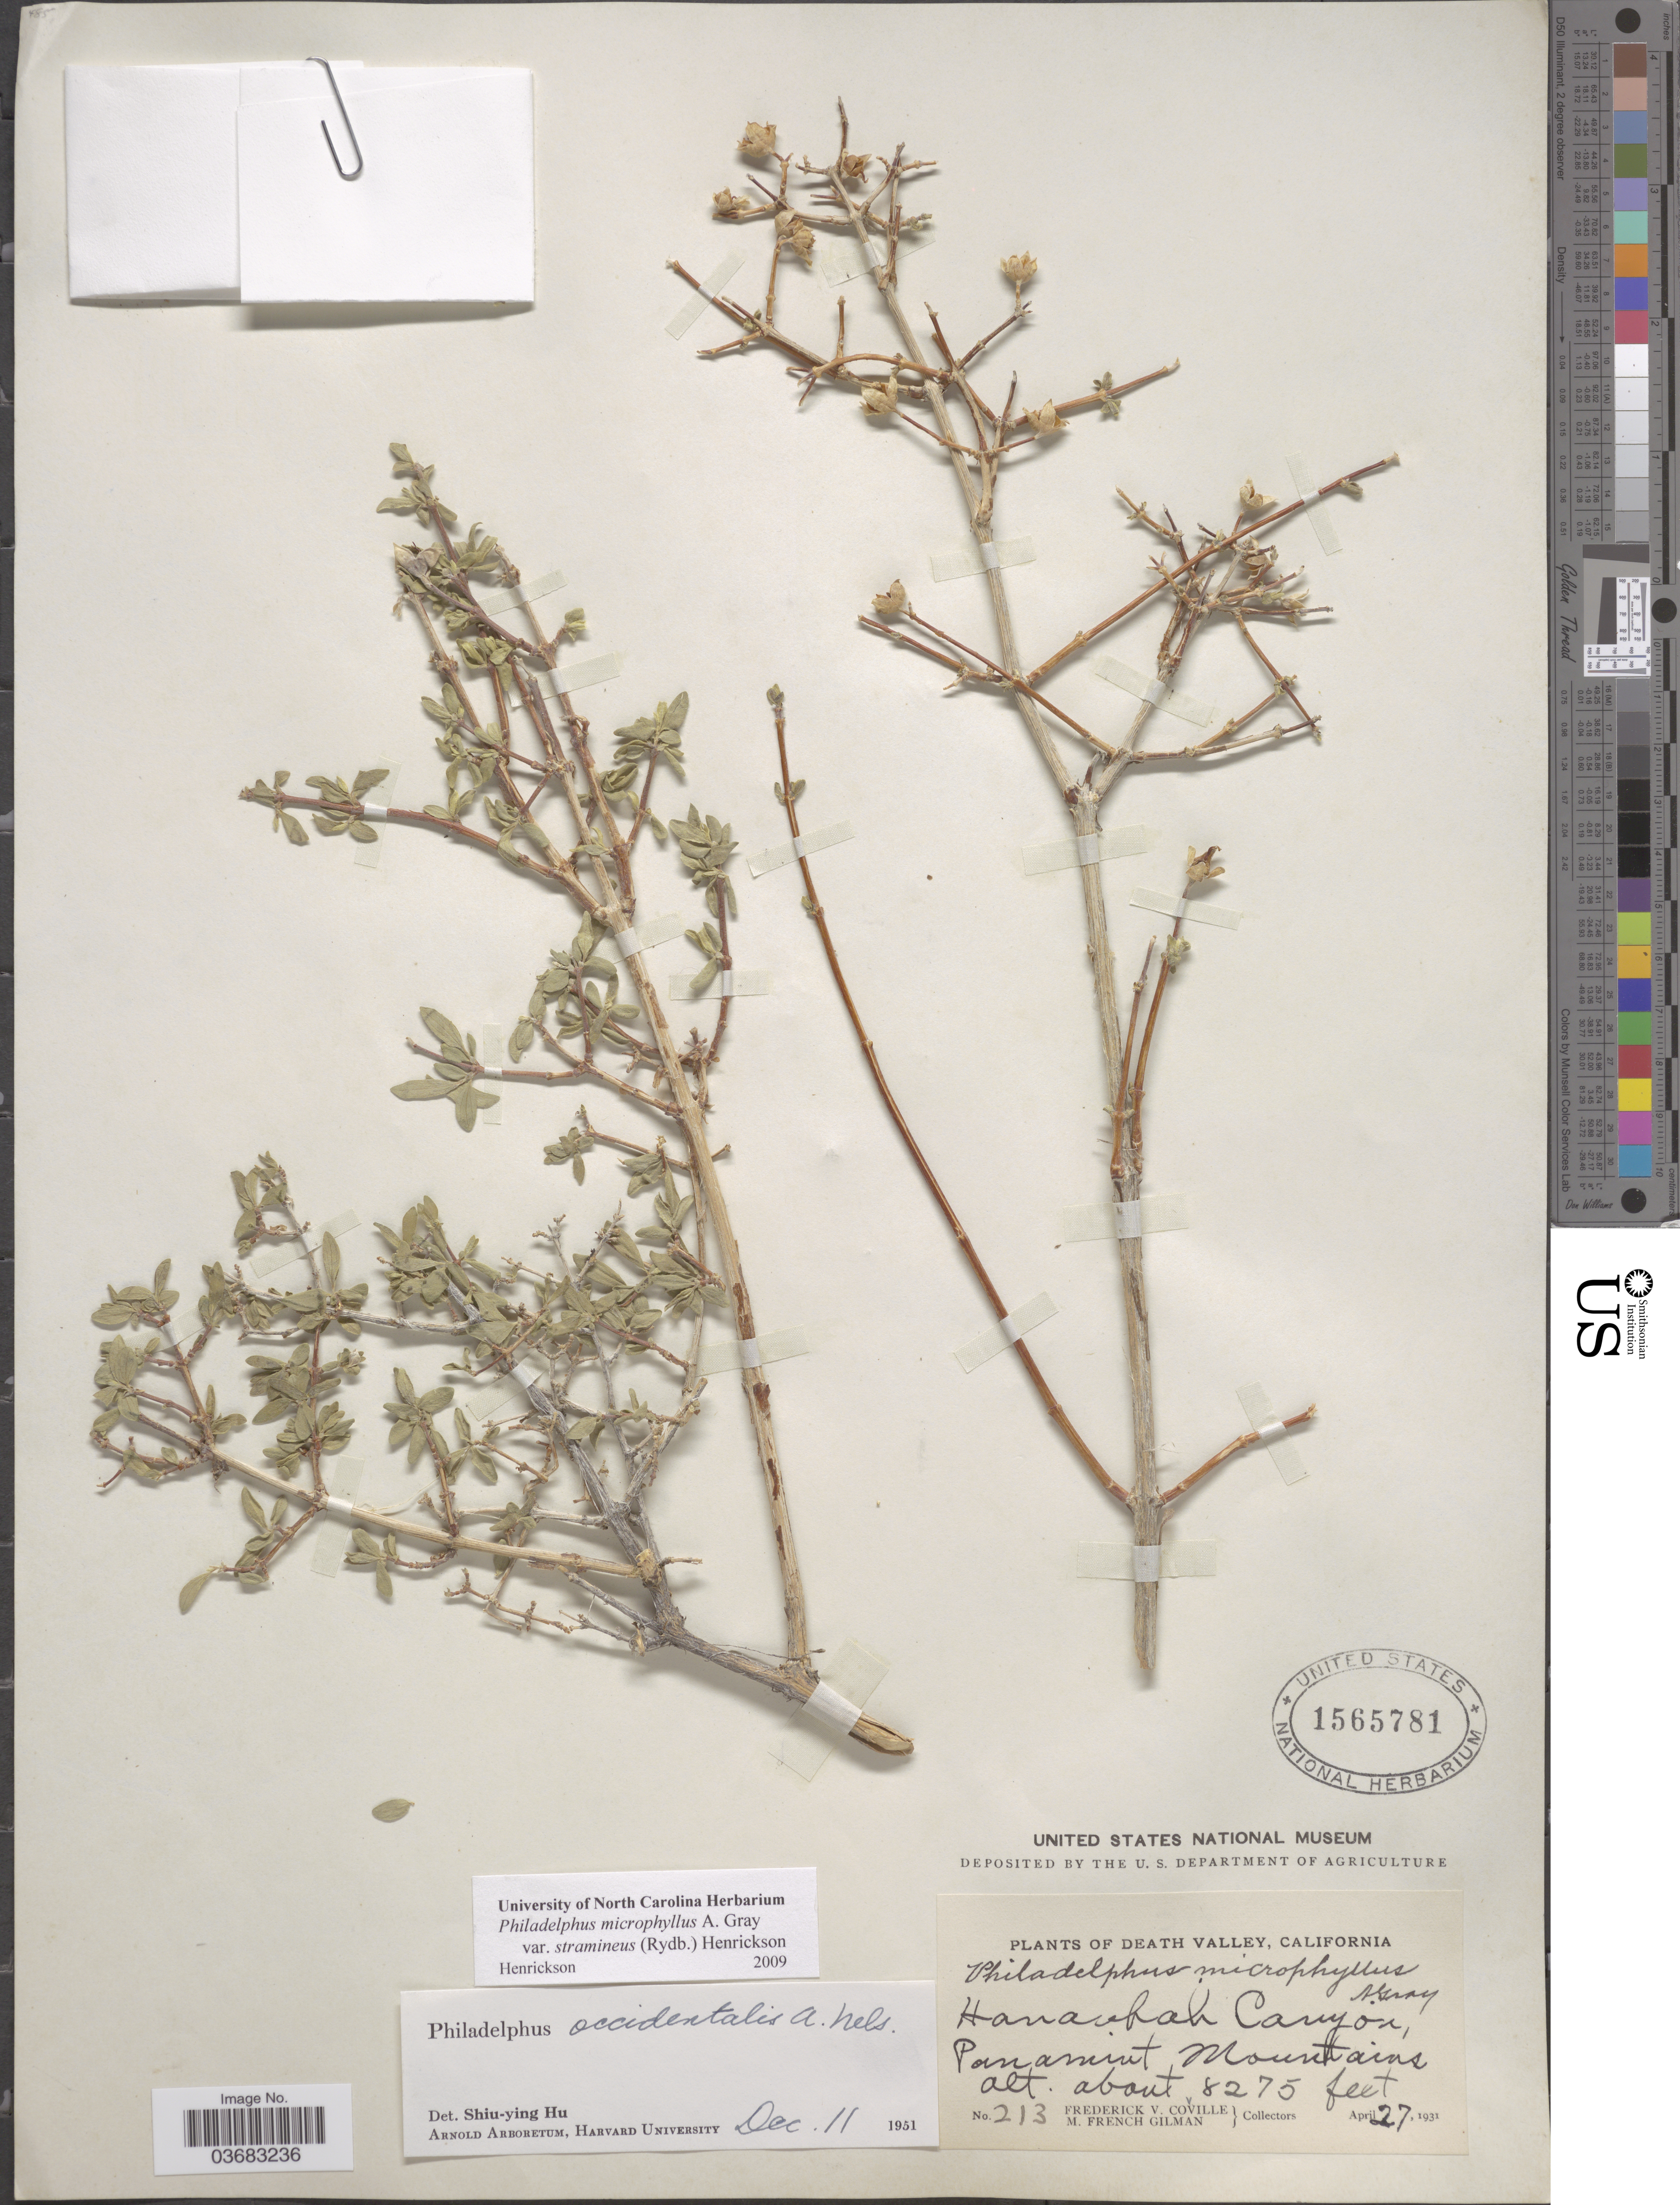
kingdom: Plantae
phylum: Tracheophyta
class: Magnoliopsida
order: Cornales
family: Hydrangeaceae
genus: Philadelphus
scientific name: Philadelphus microphyllus var. stramineus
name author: (Rydb.) Henrickson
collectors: F. V. Coville & M. F. Gilman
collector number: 213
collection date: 1931-04-27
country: United States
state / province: California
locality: Death Valley. Hanaupah Canyon, Panamint Mountains.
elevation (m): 2522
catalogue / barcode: US 1565781